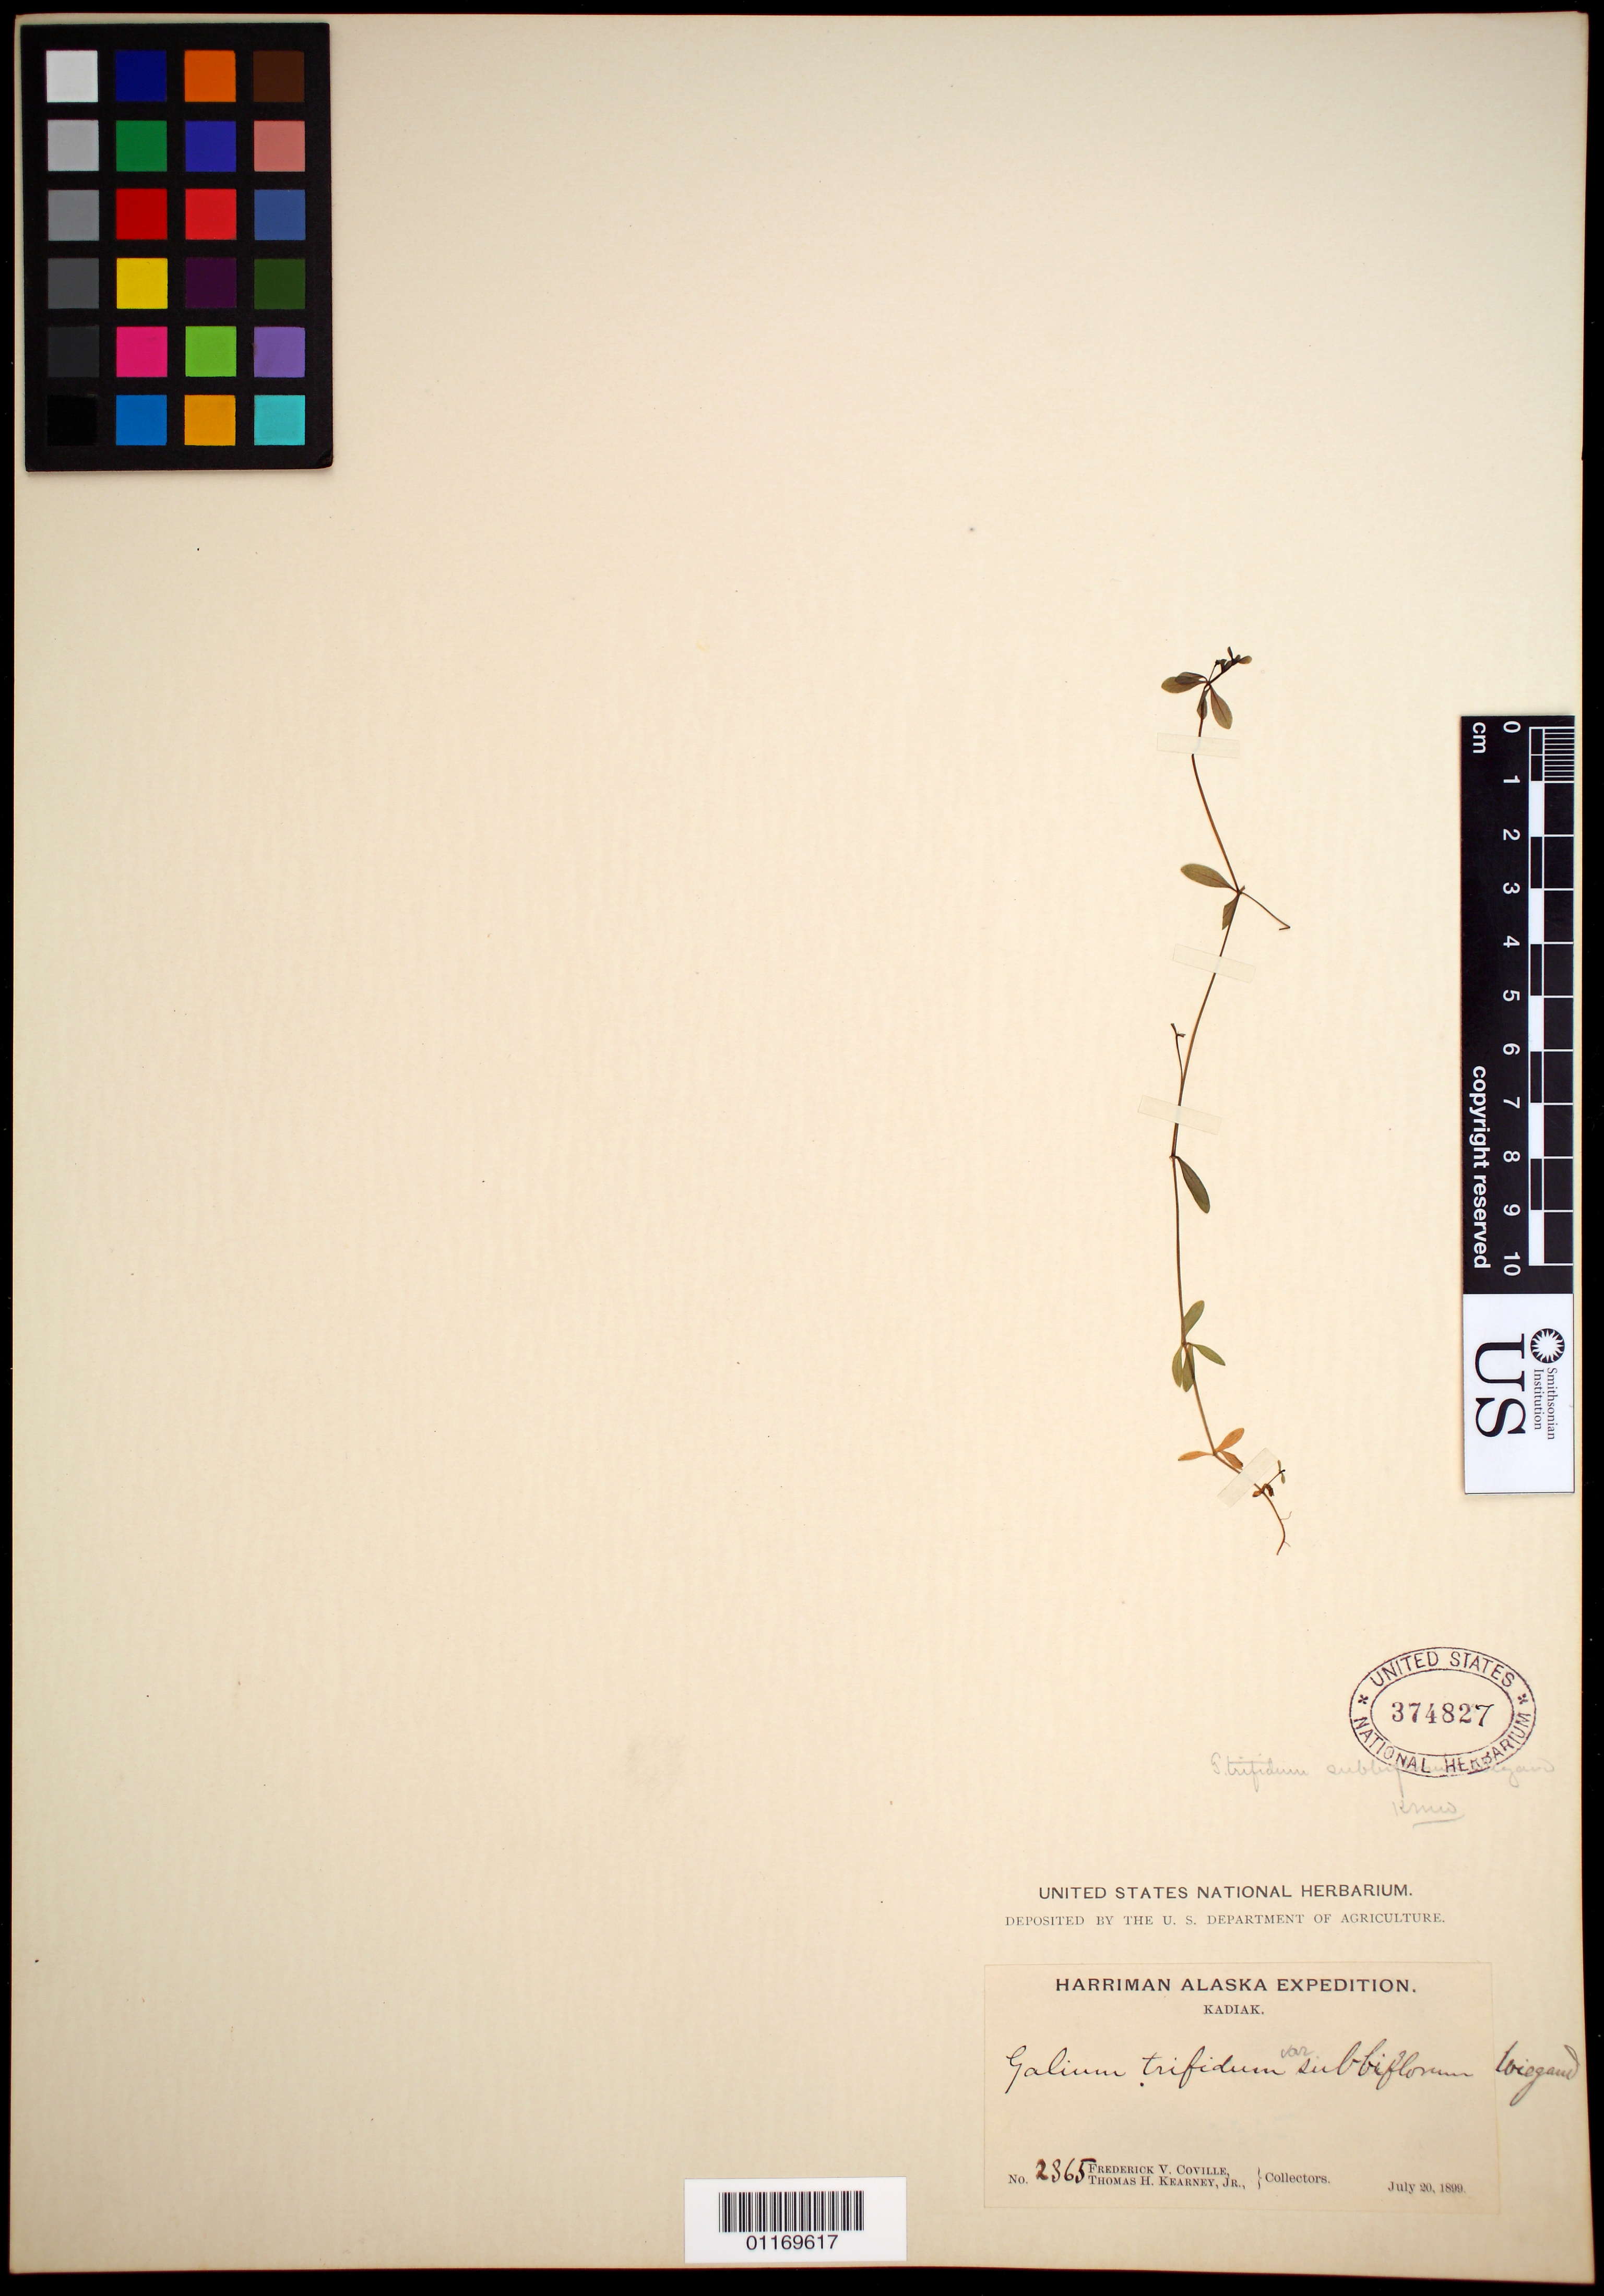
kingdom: Plantae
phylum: Tracheophyta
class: Magnoliopsida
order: Gentianales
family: Rubiaceae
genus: Galium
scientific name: Galium trifidum var. subbiflorum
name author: Wiegand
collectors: F. V. Coville & T. H. Kearney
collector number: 2365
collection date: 1899-07-20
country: United States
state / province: Alaska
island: Kodiak Island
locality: Kodiak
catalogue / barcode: US 374827